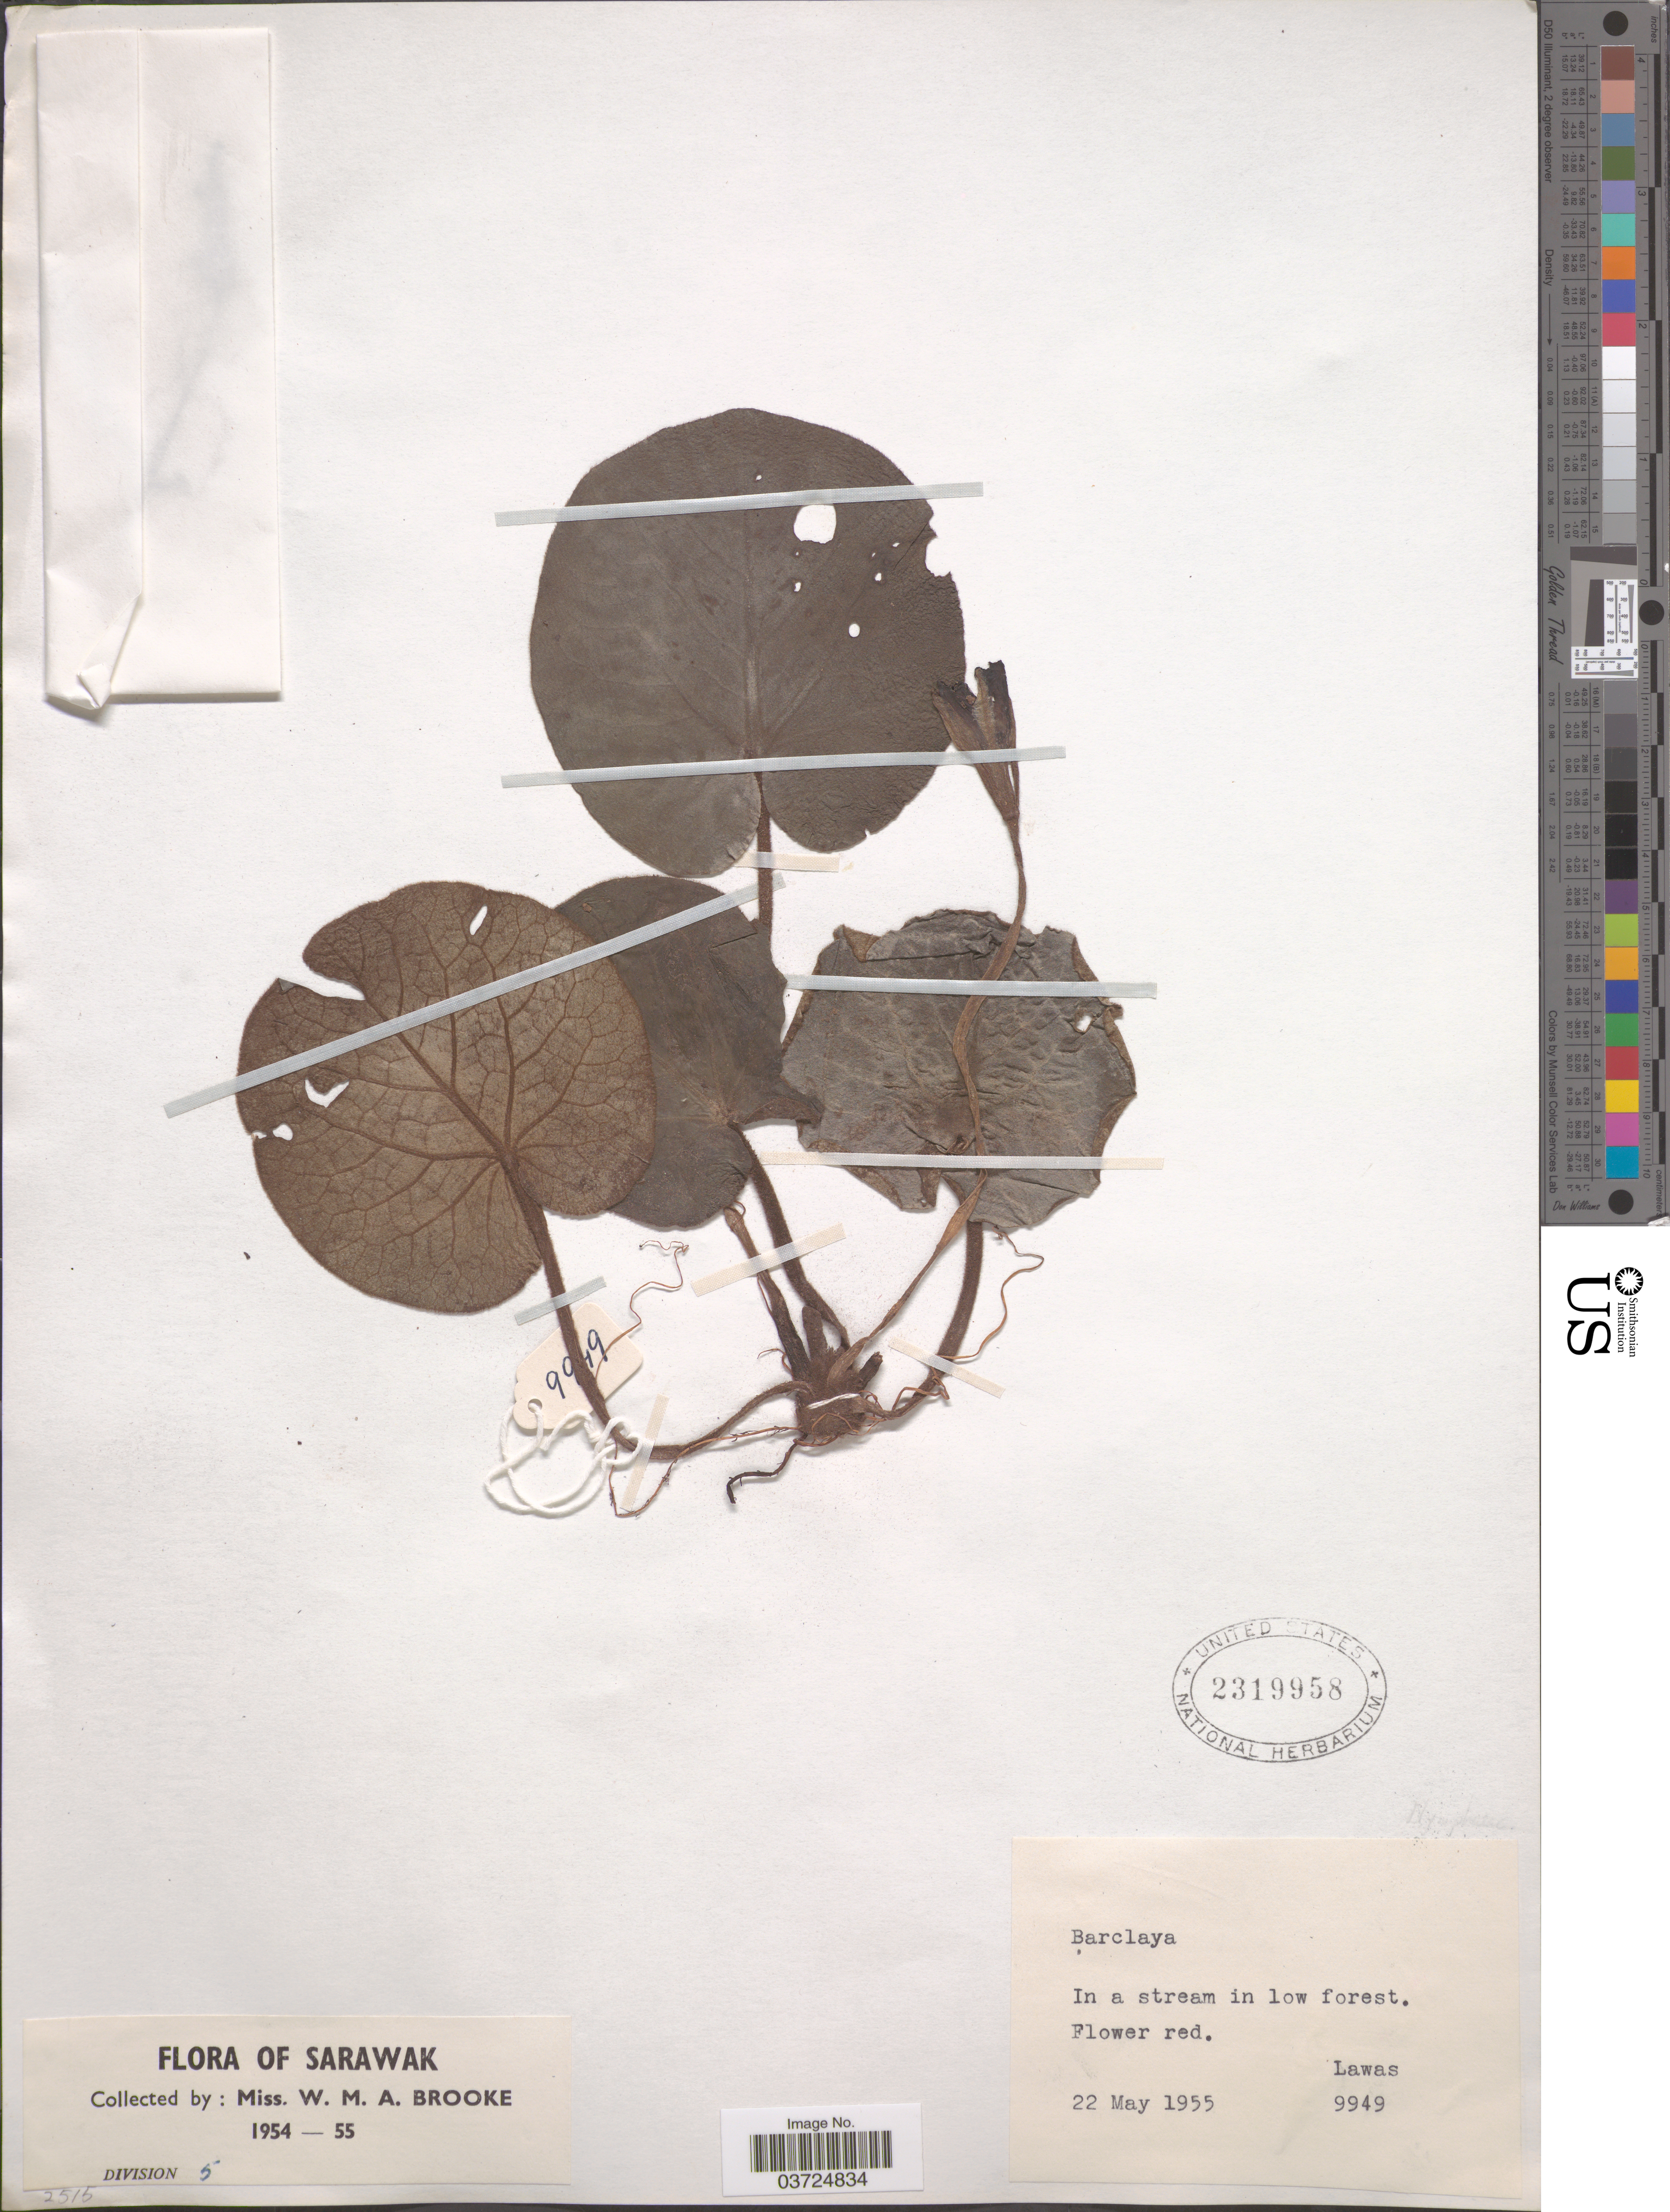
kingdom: Plantae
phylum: Tracheophyta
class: Magnoliopsida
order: Nymphaeales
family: Nymphaeaceae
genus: Barclaya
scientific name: Barclaya sp.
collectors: W. Brooke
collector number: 9949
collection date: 1955-05-22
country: Malaysia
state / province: Sarawak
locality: In a stream in low forest. Lawas.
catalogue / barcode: US 2319958